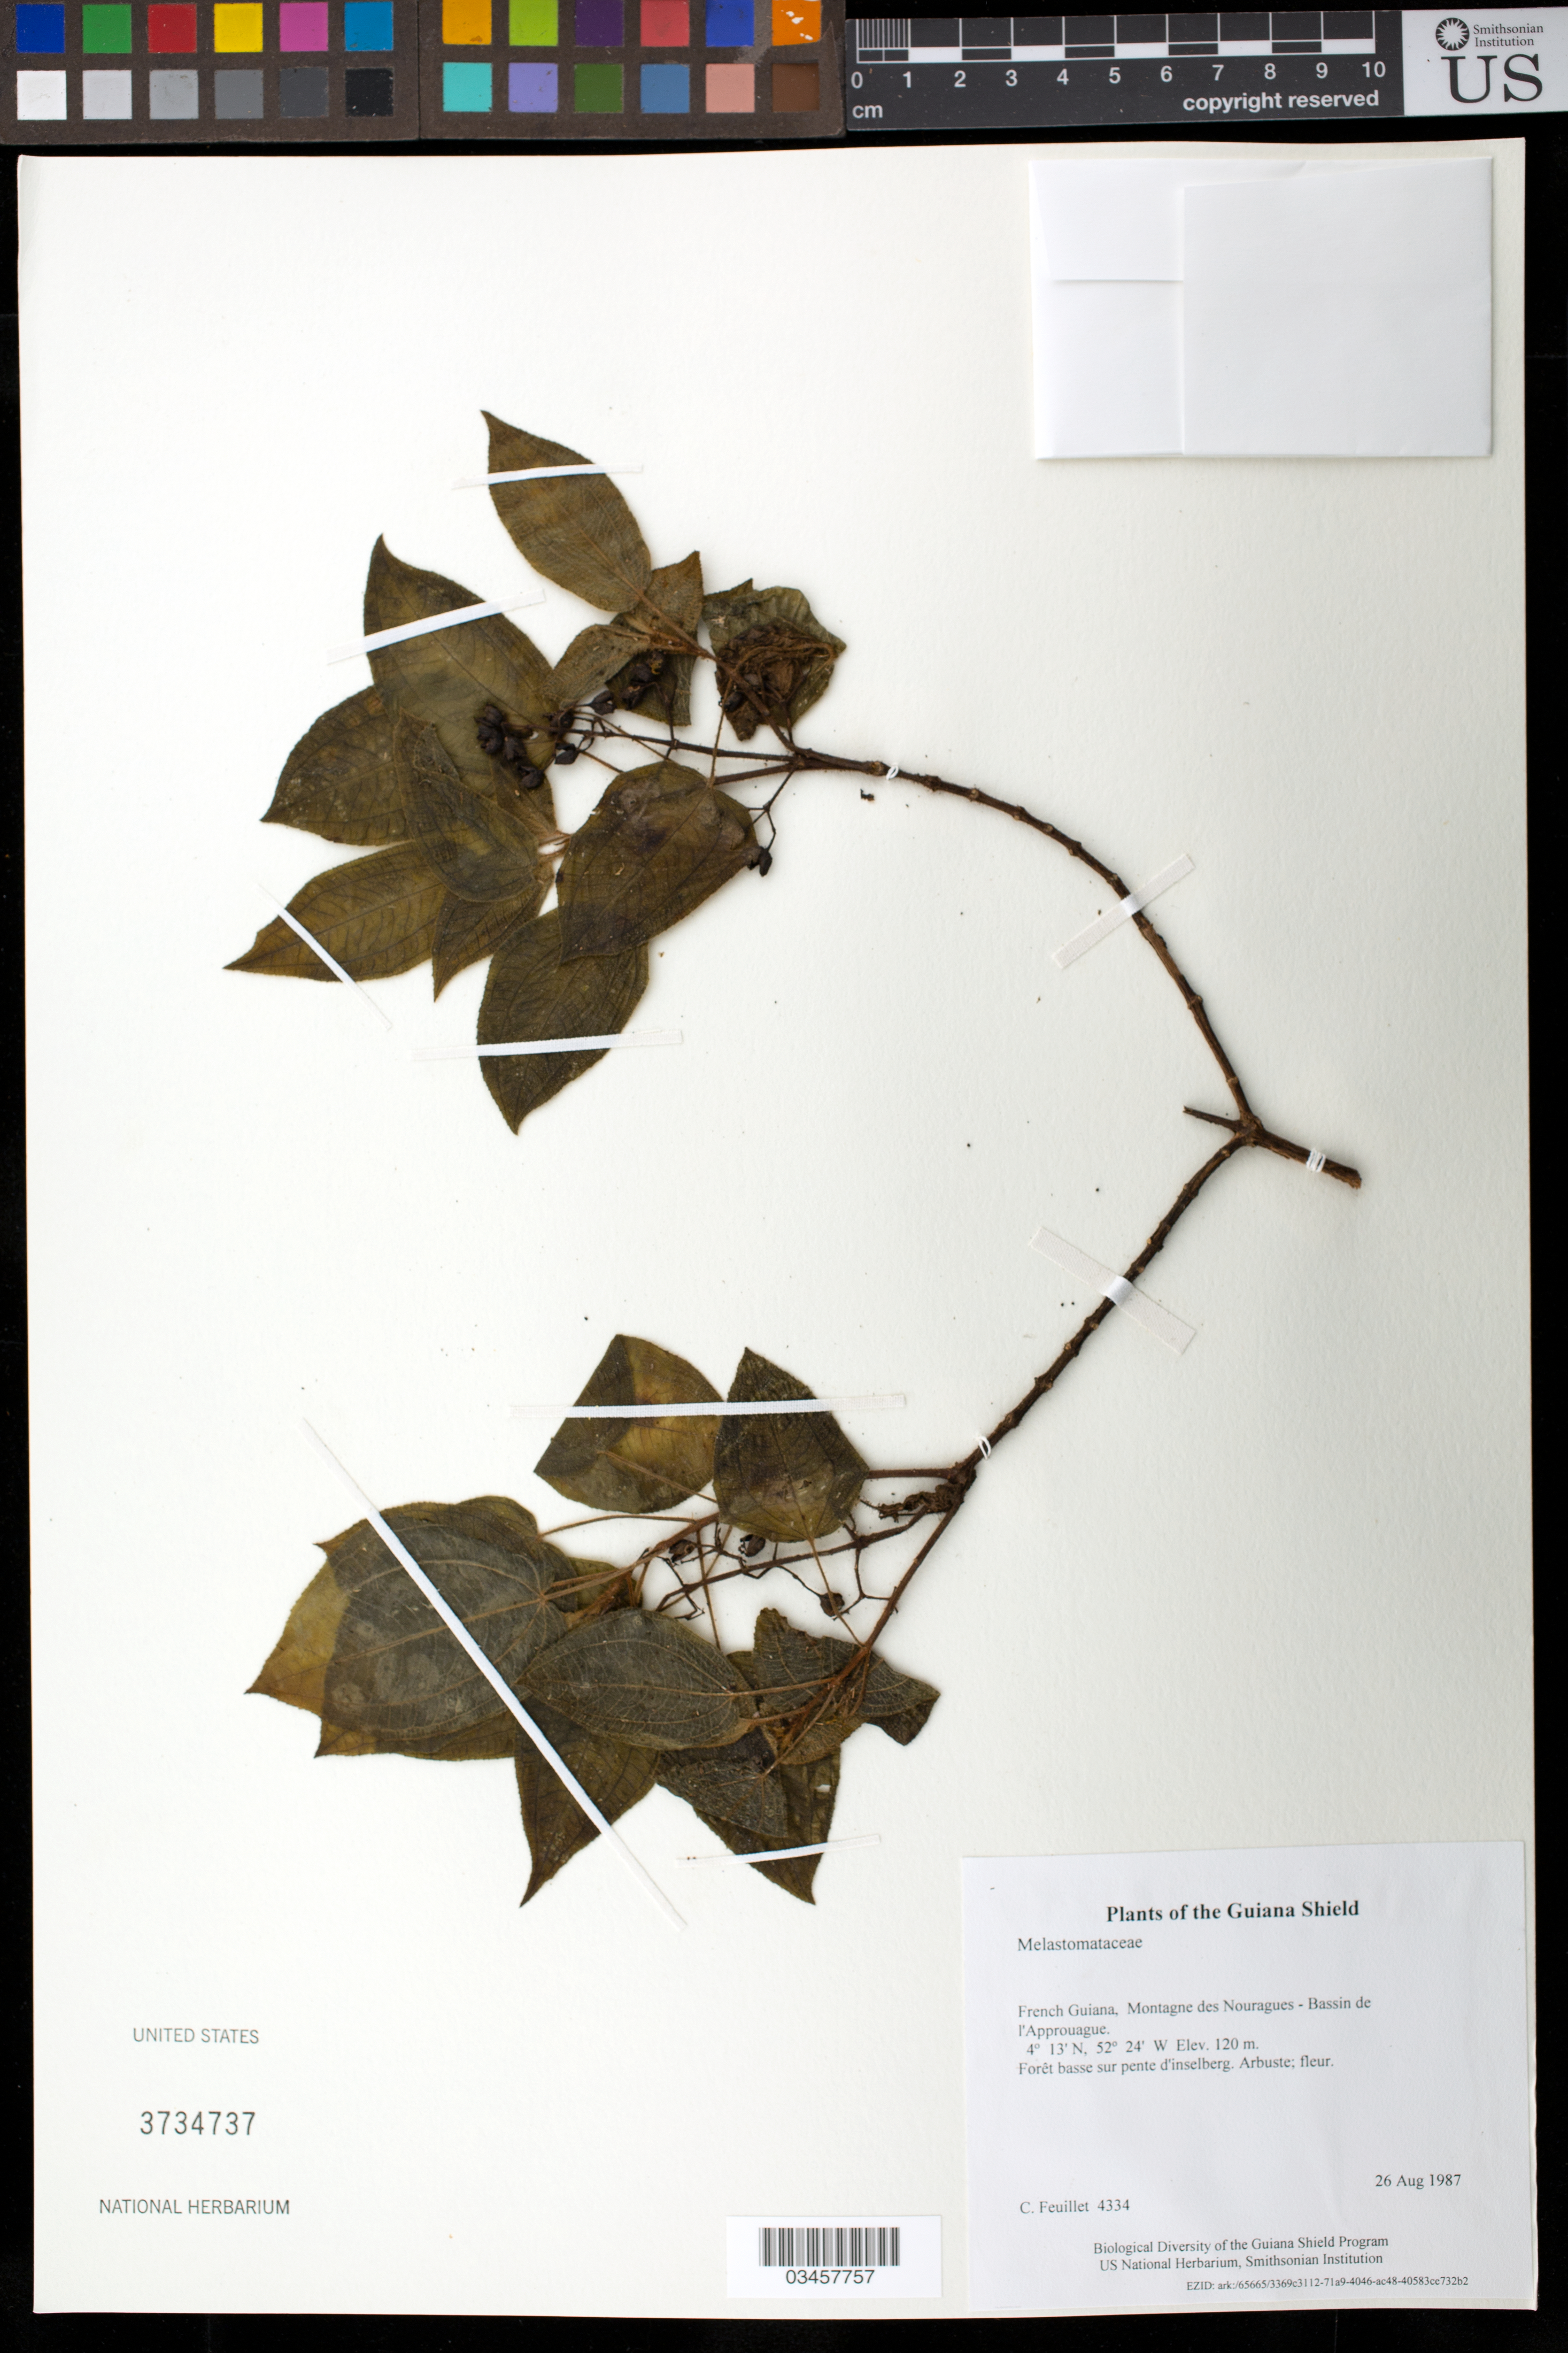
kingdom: Plantae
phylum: Tracheophyta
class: Magnoliopsida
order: Myrtales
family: Melastomataceae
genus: Ernestia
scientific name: Ernestia granvillei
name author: Wurdack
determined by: Nunes da Silva, Diego, (RB), Jardim Botanico do Rio de Janeiro - Herbario (BRAZIL)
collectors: C. Feuillet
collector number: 4334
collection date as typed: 26 Aug 1987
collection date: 1987-08-26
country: French Guiana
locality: Montagne des Nouragues - Bassin de l'Approuague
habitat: Forêt basse sur pente d'inselberg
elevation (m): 120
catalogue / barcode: US 3734737